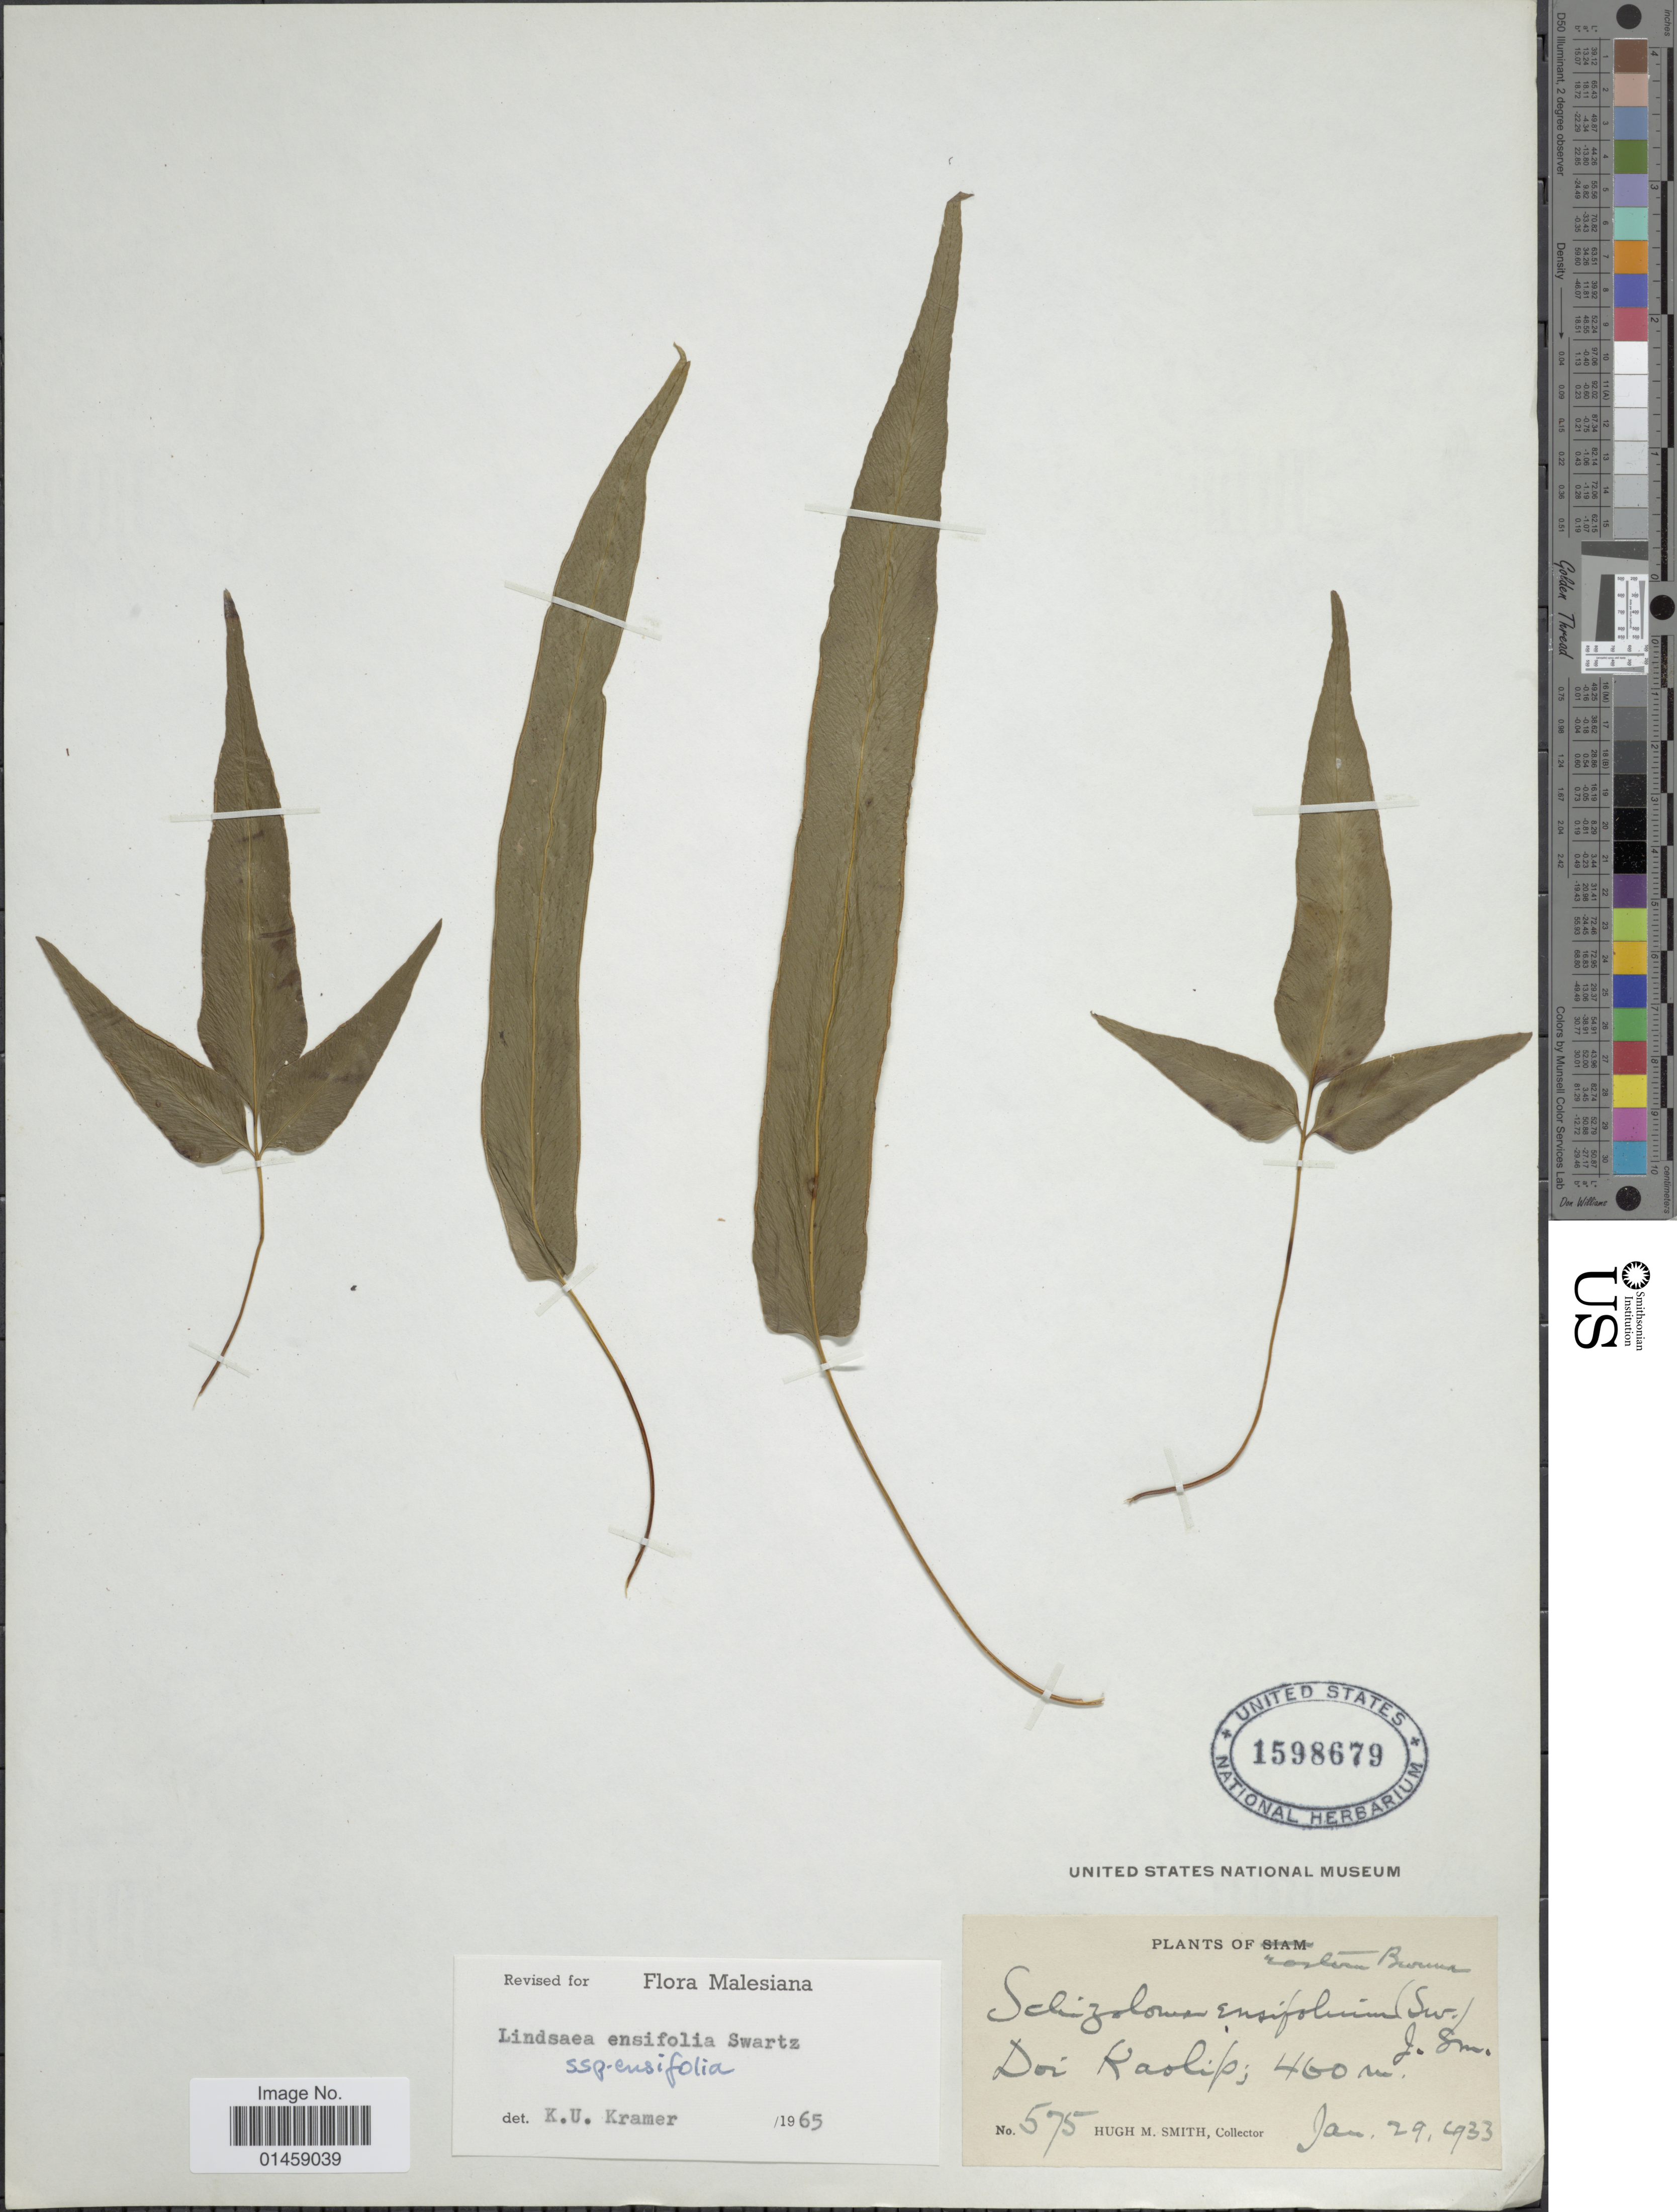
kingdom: Plantae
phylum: Tracheophyta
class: Polypodiopsida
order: Polypodiales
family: Lindsaeaceae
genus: Lindsaea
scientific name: Lindsaea ensifolia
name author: Sw.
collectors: H. M. Smith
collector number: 575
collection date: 1933-01-29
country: Myanmar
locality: Doi Kaolip. Eastern Burma.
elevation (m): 460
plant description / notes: Corrected "Doi Raslip, Roslou benou" to Doi Kaolip, Eastern Burma. Filled country field (Myanmar) and continent field (Asia-Tropical)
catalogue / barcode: US 1598679